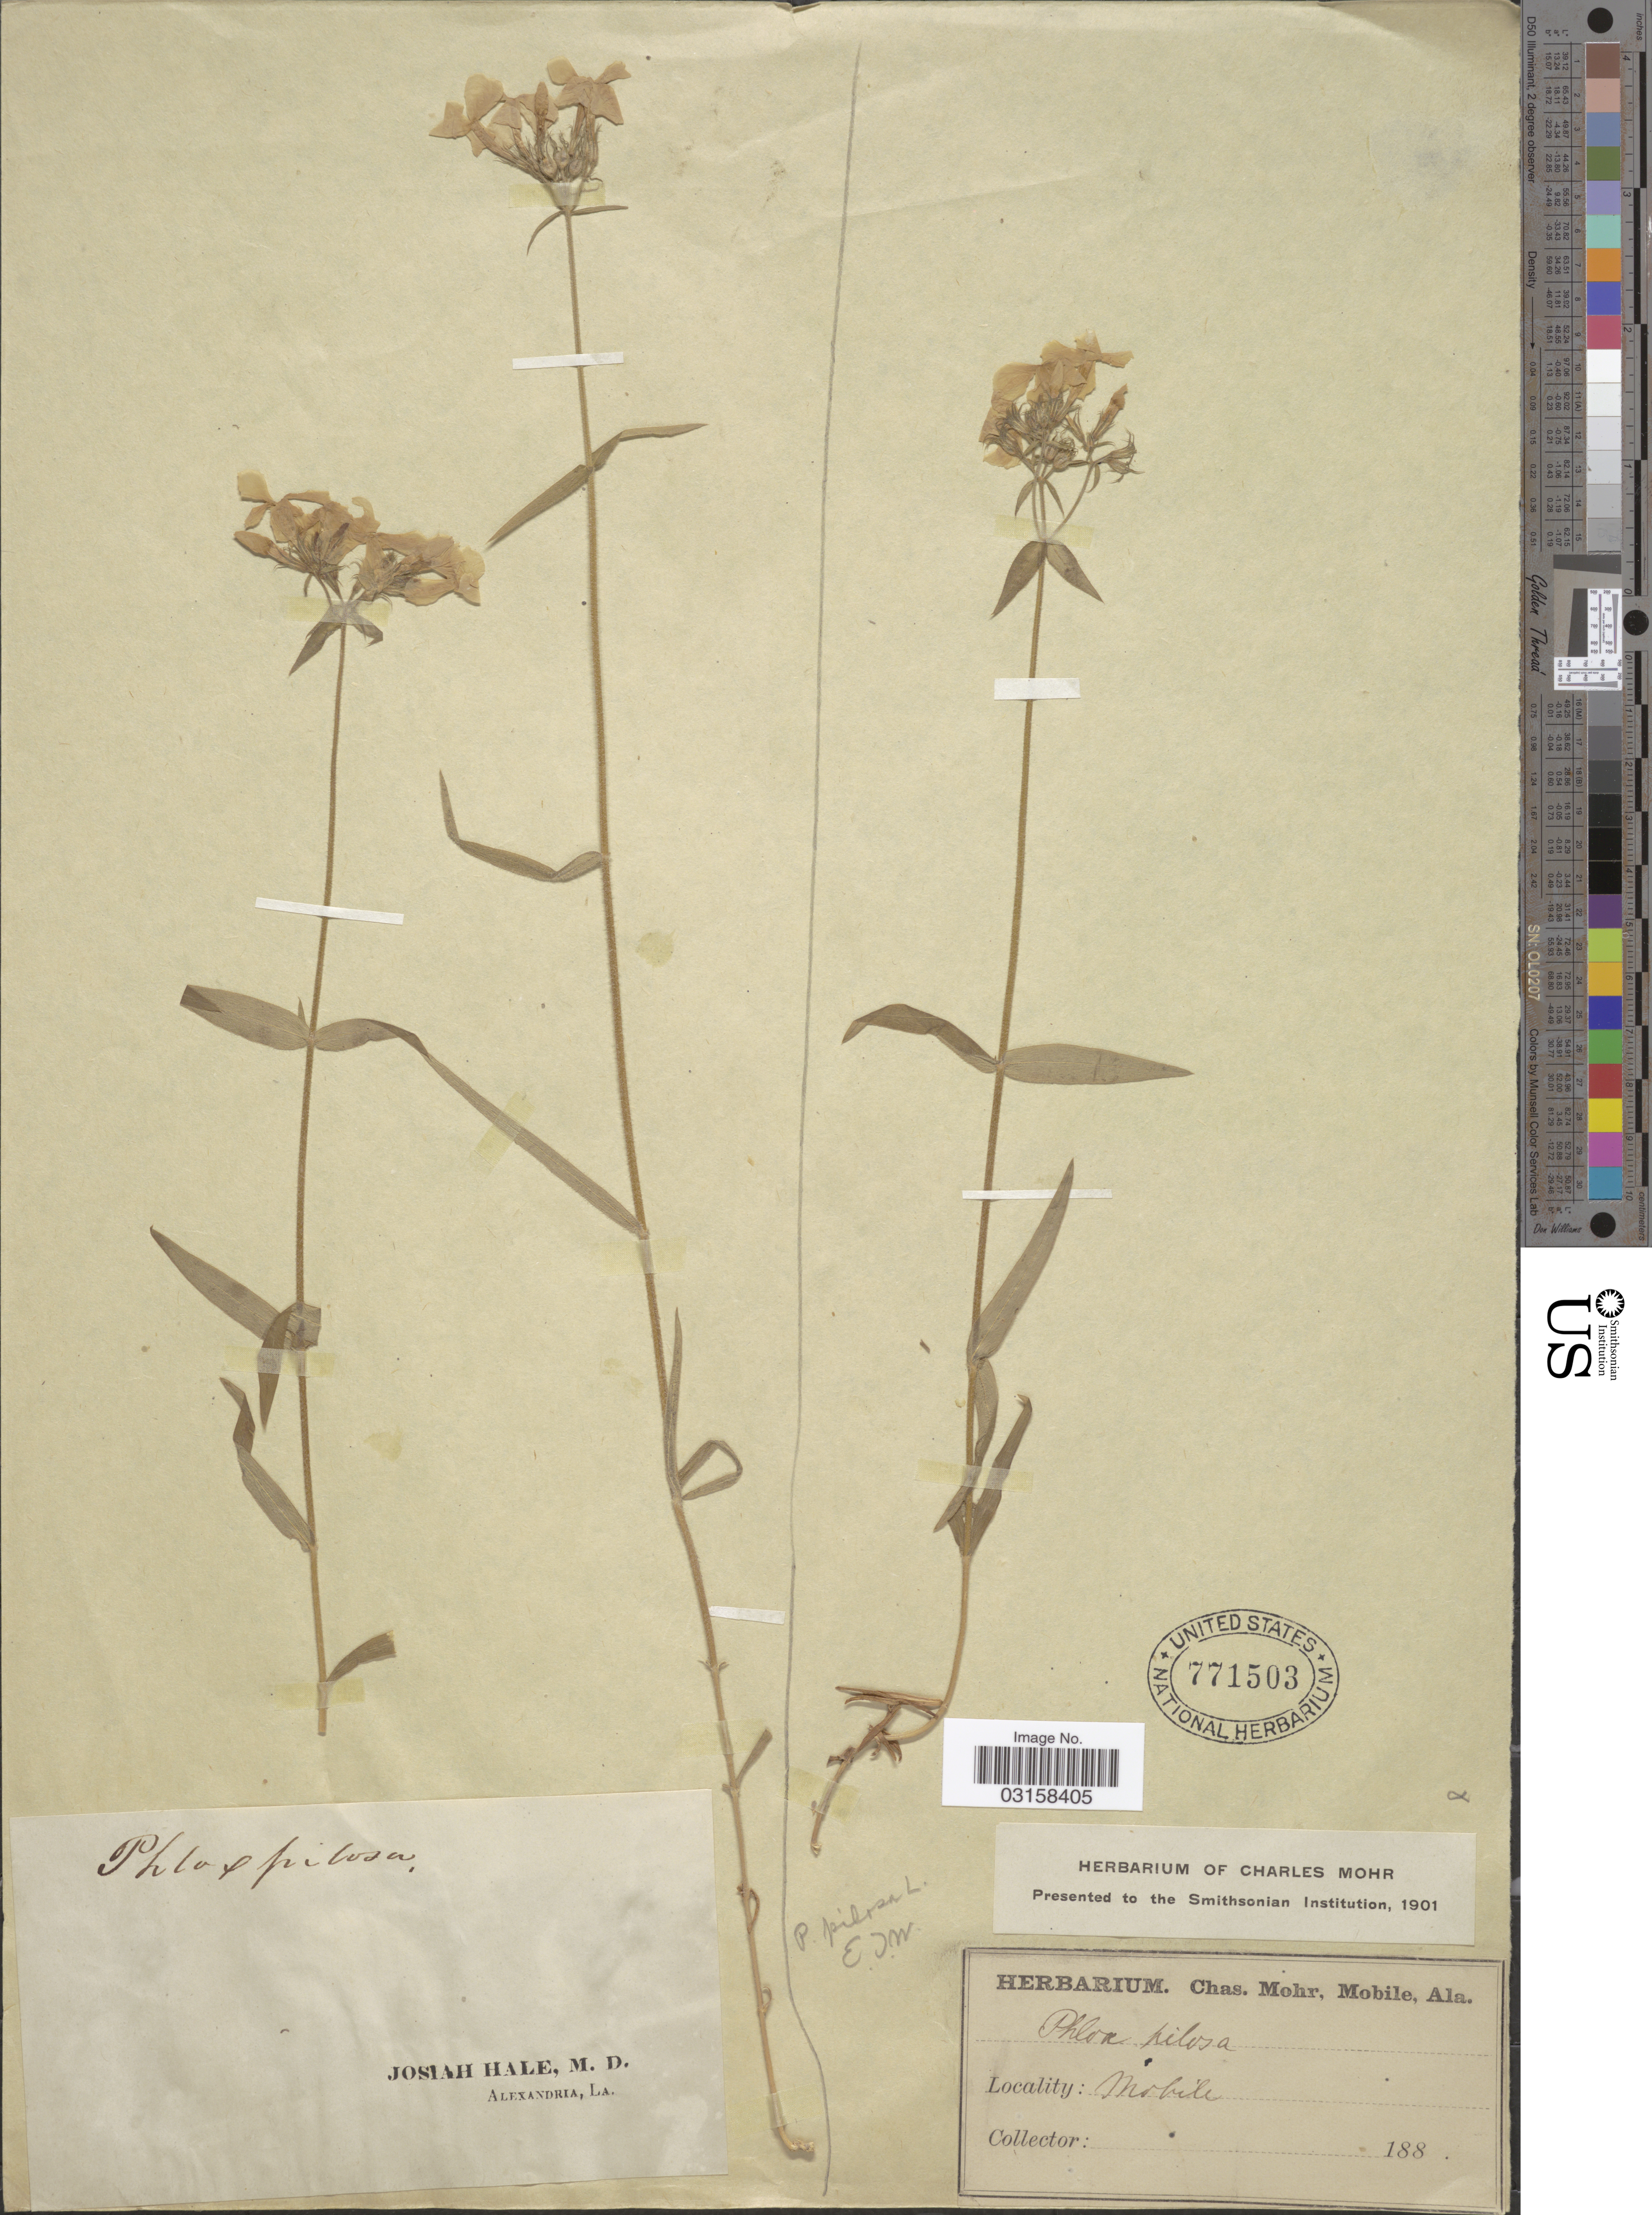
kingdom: Plantae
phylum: Tracheophyta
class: Magnoliopsida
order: Ericales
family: Polemoniaceae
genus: Phlox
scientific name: Phlox pilosa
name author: L.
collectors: J. Hale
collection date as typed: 188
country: United States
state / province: Alabama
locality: Mobile.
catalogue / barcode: US 771503